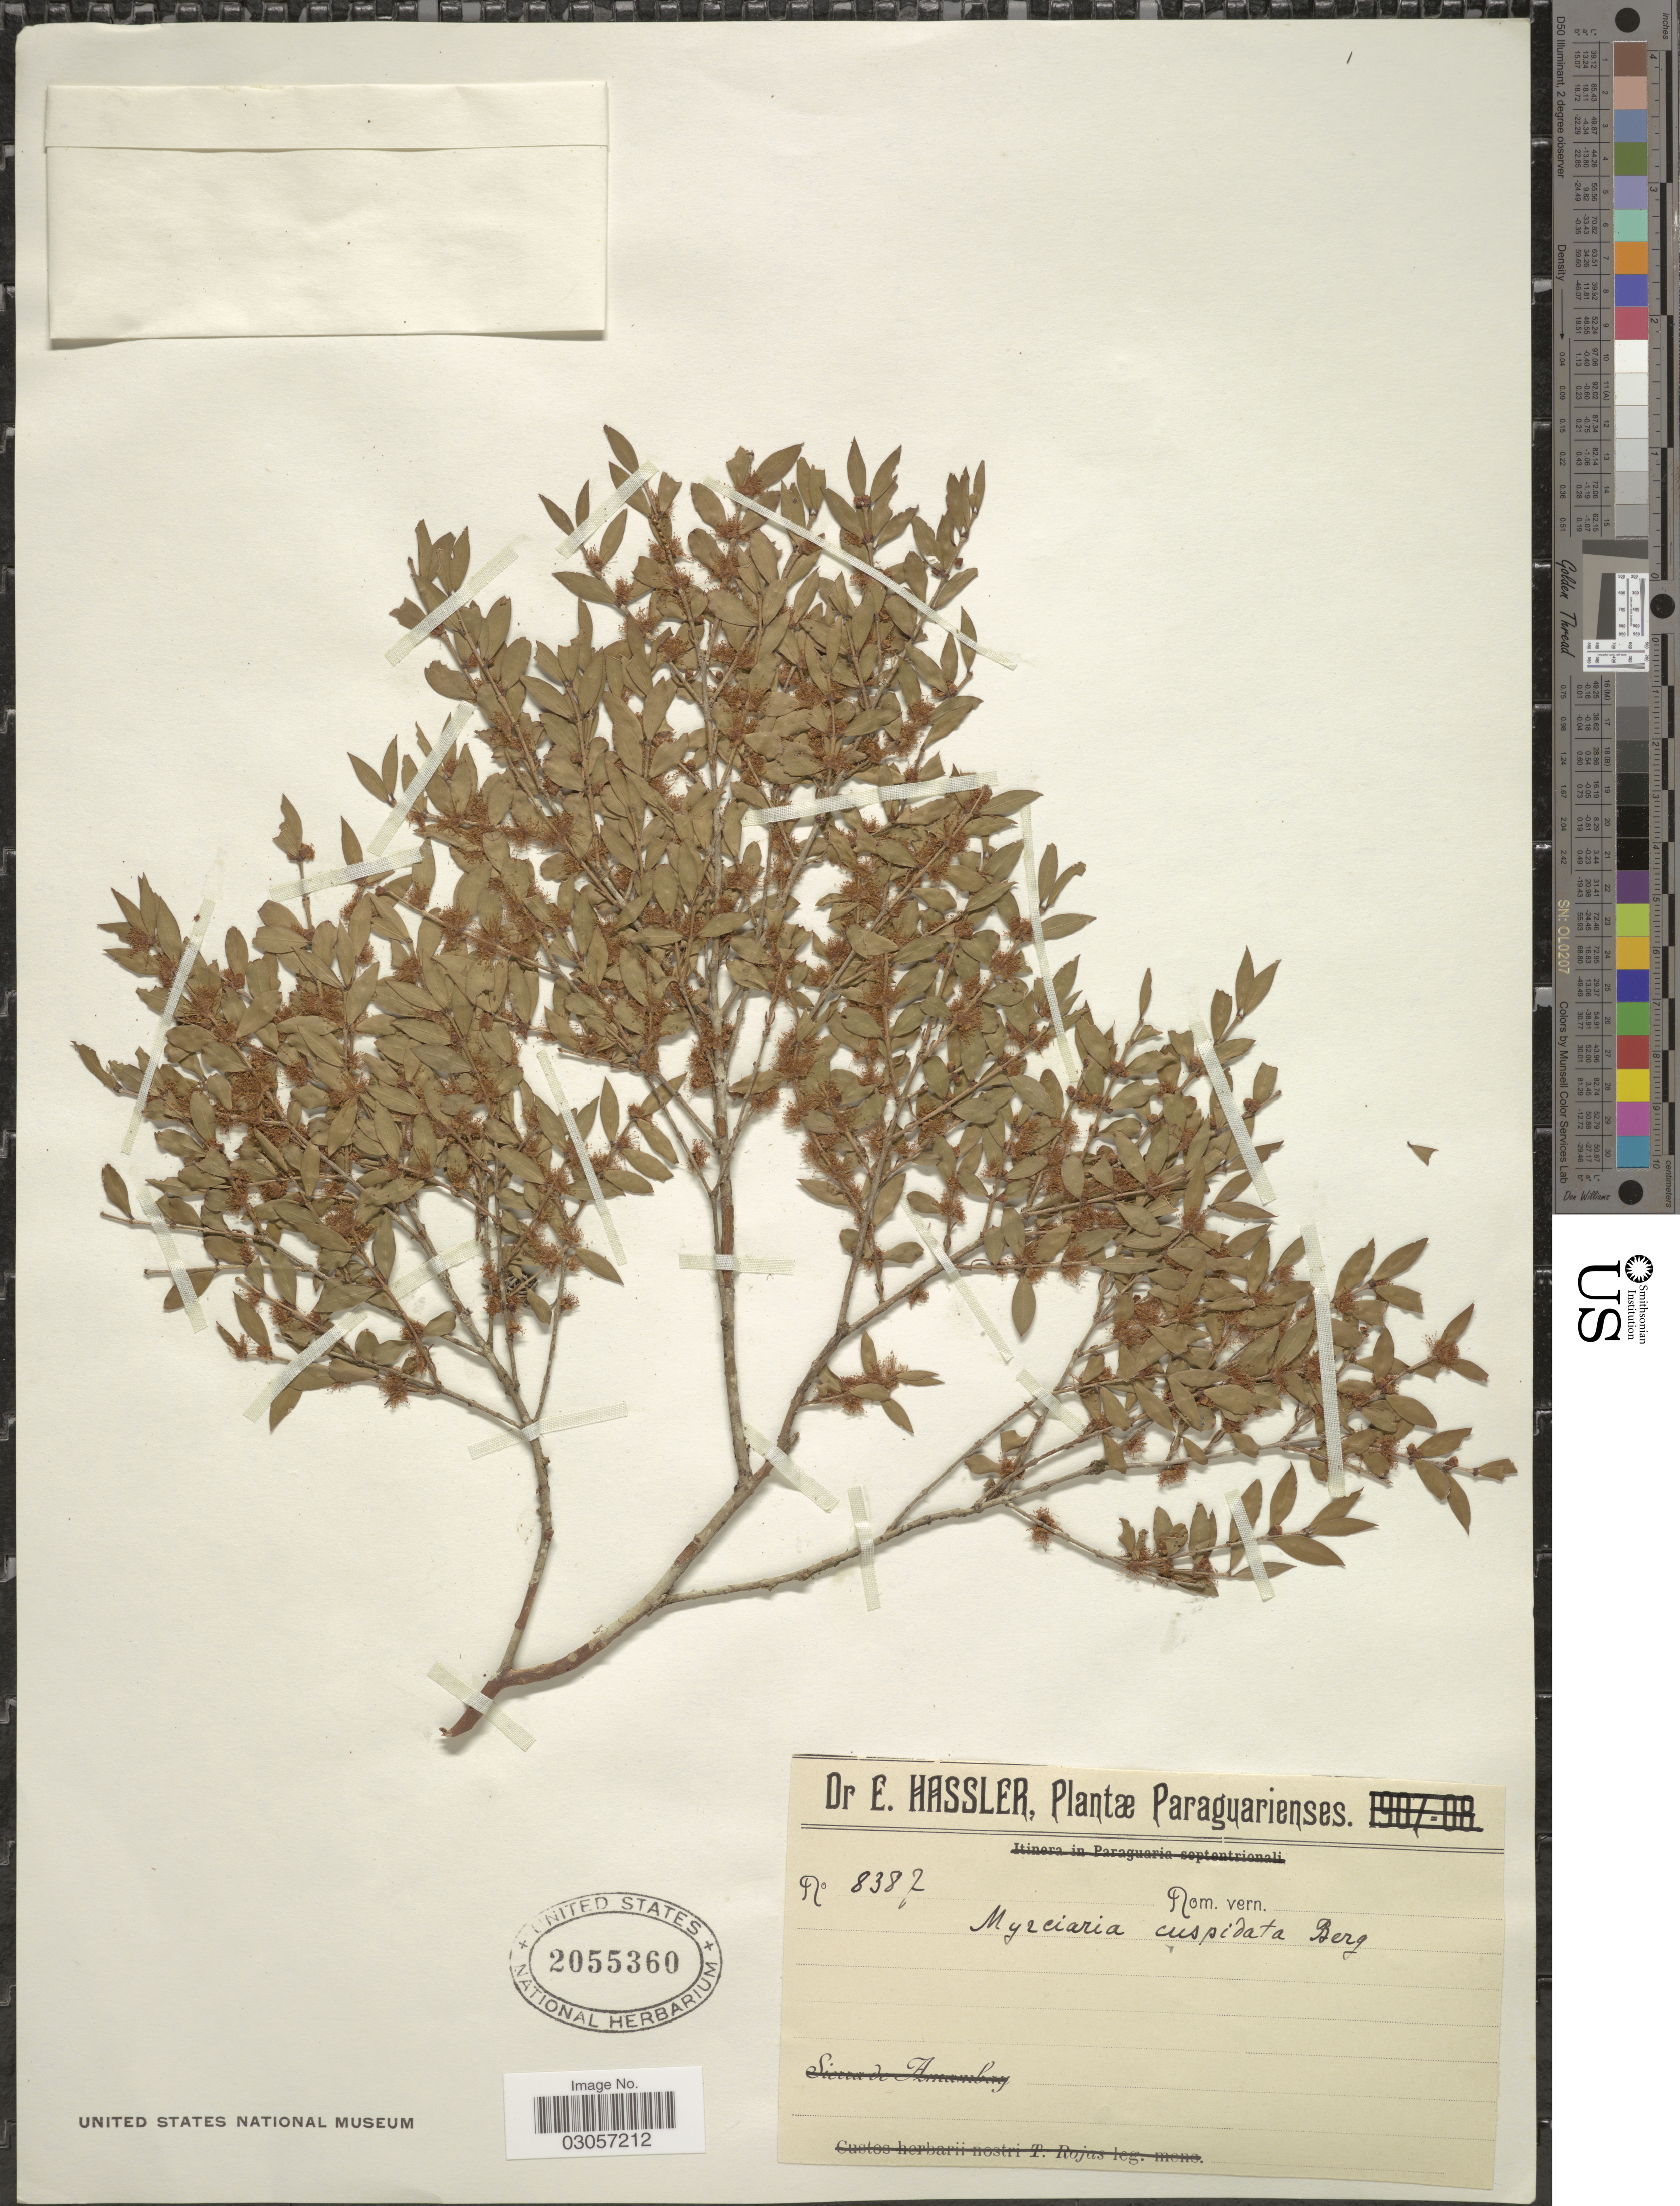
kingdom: Plantae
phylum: Tracheophyta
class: Magnoliopsida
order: Myrtales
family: Myrtaceae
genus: Myrciaria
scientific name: Myrciaria cuspidata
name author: O. Berg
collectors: E. Hassler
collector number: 8387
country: Paraguay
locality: Paraguarienses.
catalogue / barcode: US 2055360